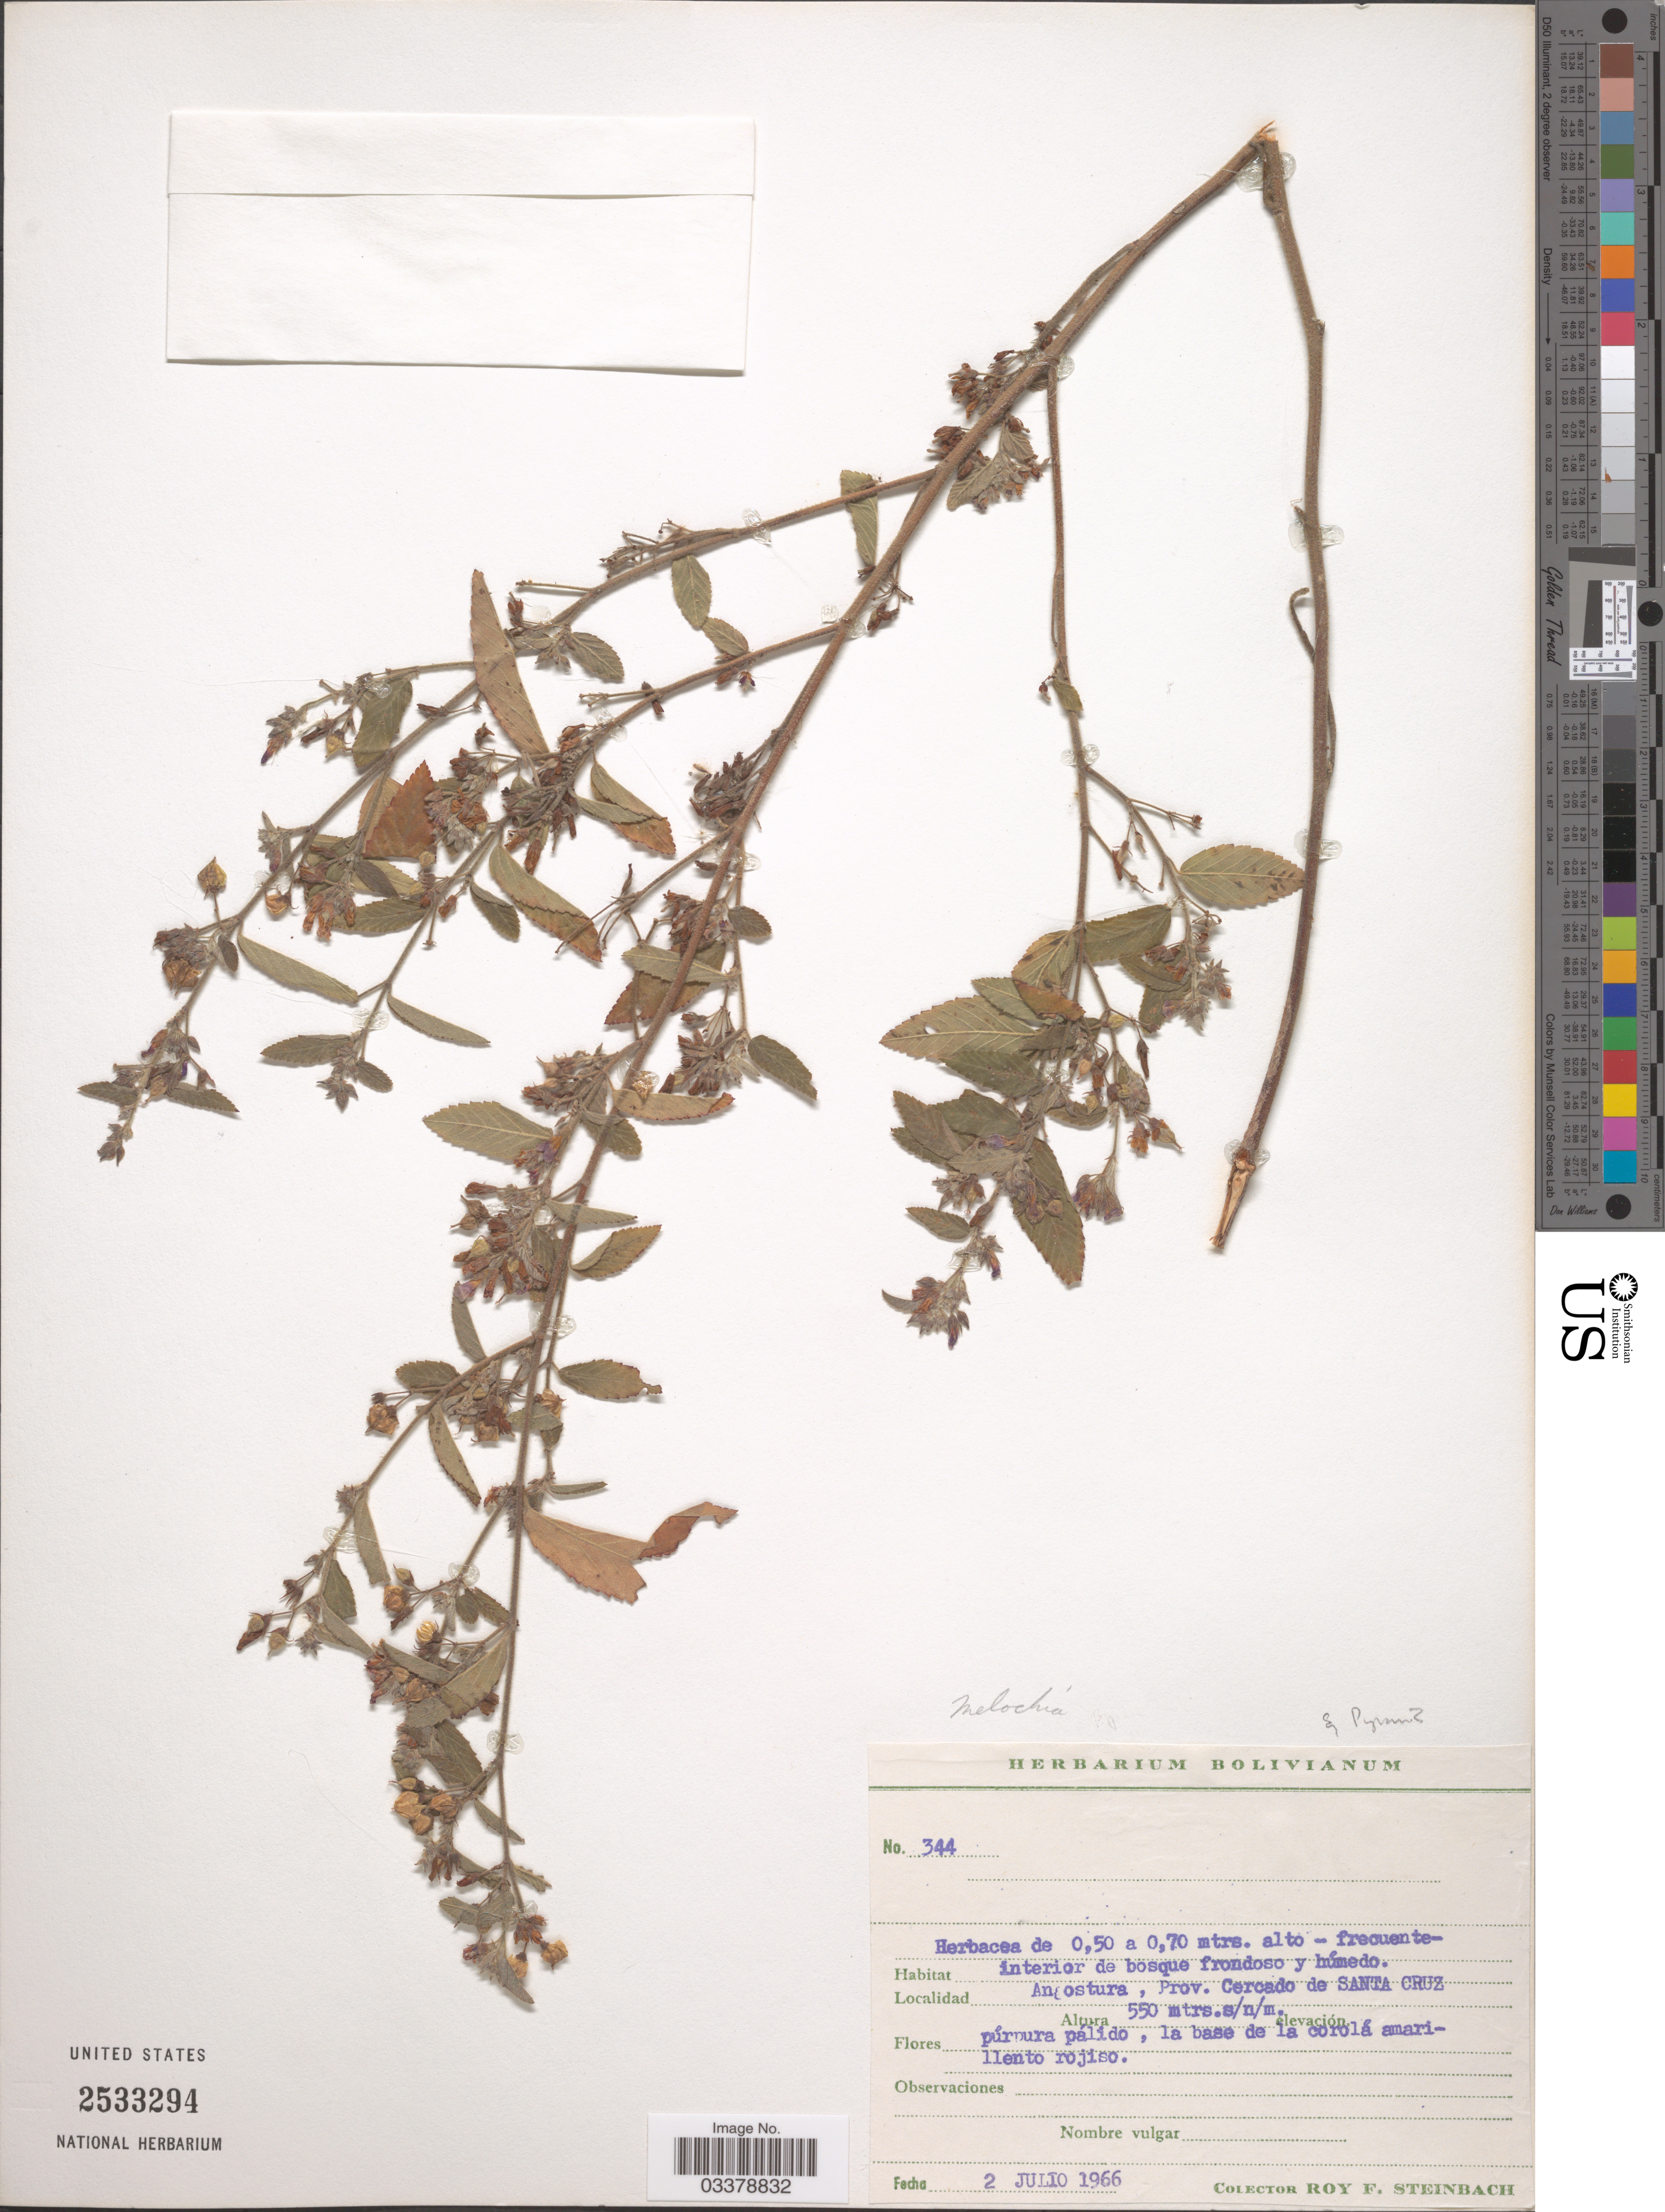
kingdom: Plantae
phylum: Tracheophyta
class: Magnoliopsida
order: Malvales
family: Malvaceae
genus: Melochia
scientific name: Melochia sp.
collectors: R. F. Steinbach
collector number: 344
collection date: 1966-07-02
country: Bolivia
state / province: Santa Cruz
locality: Angostura, Prov. Cercado de Santa Cruz.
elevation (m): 550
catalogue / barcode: US 2533294